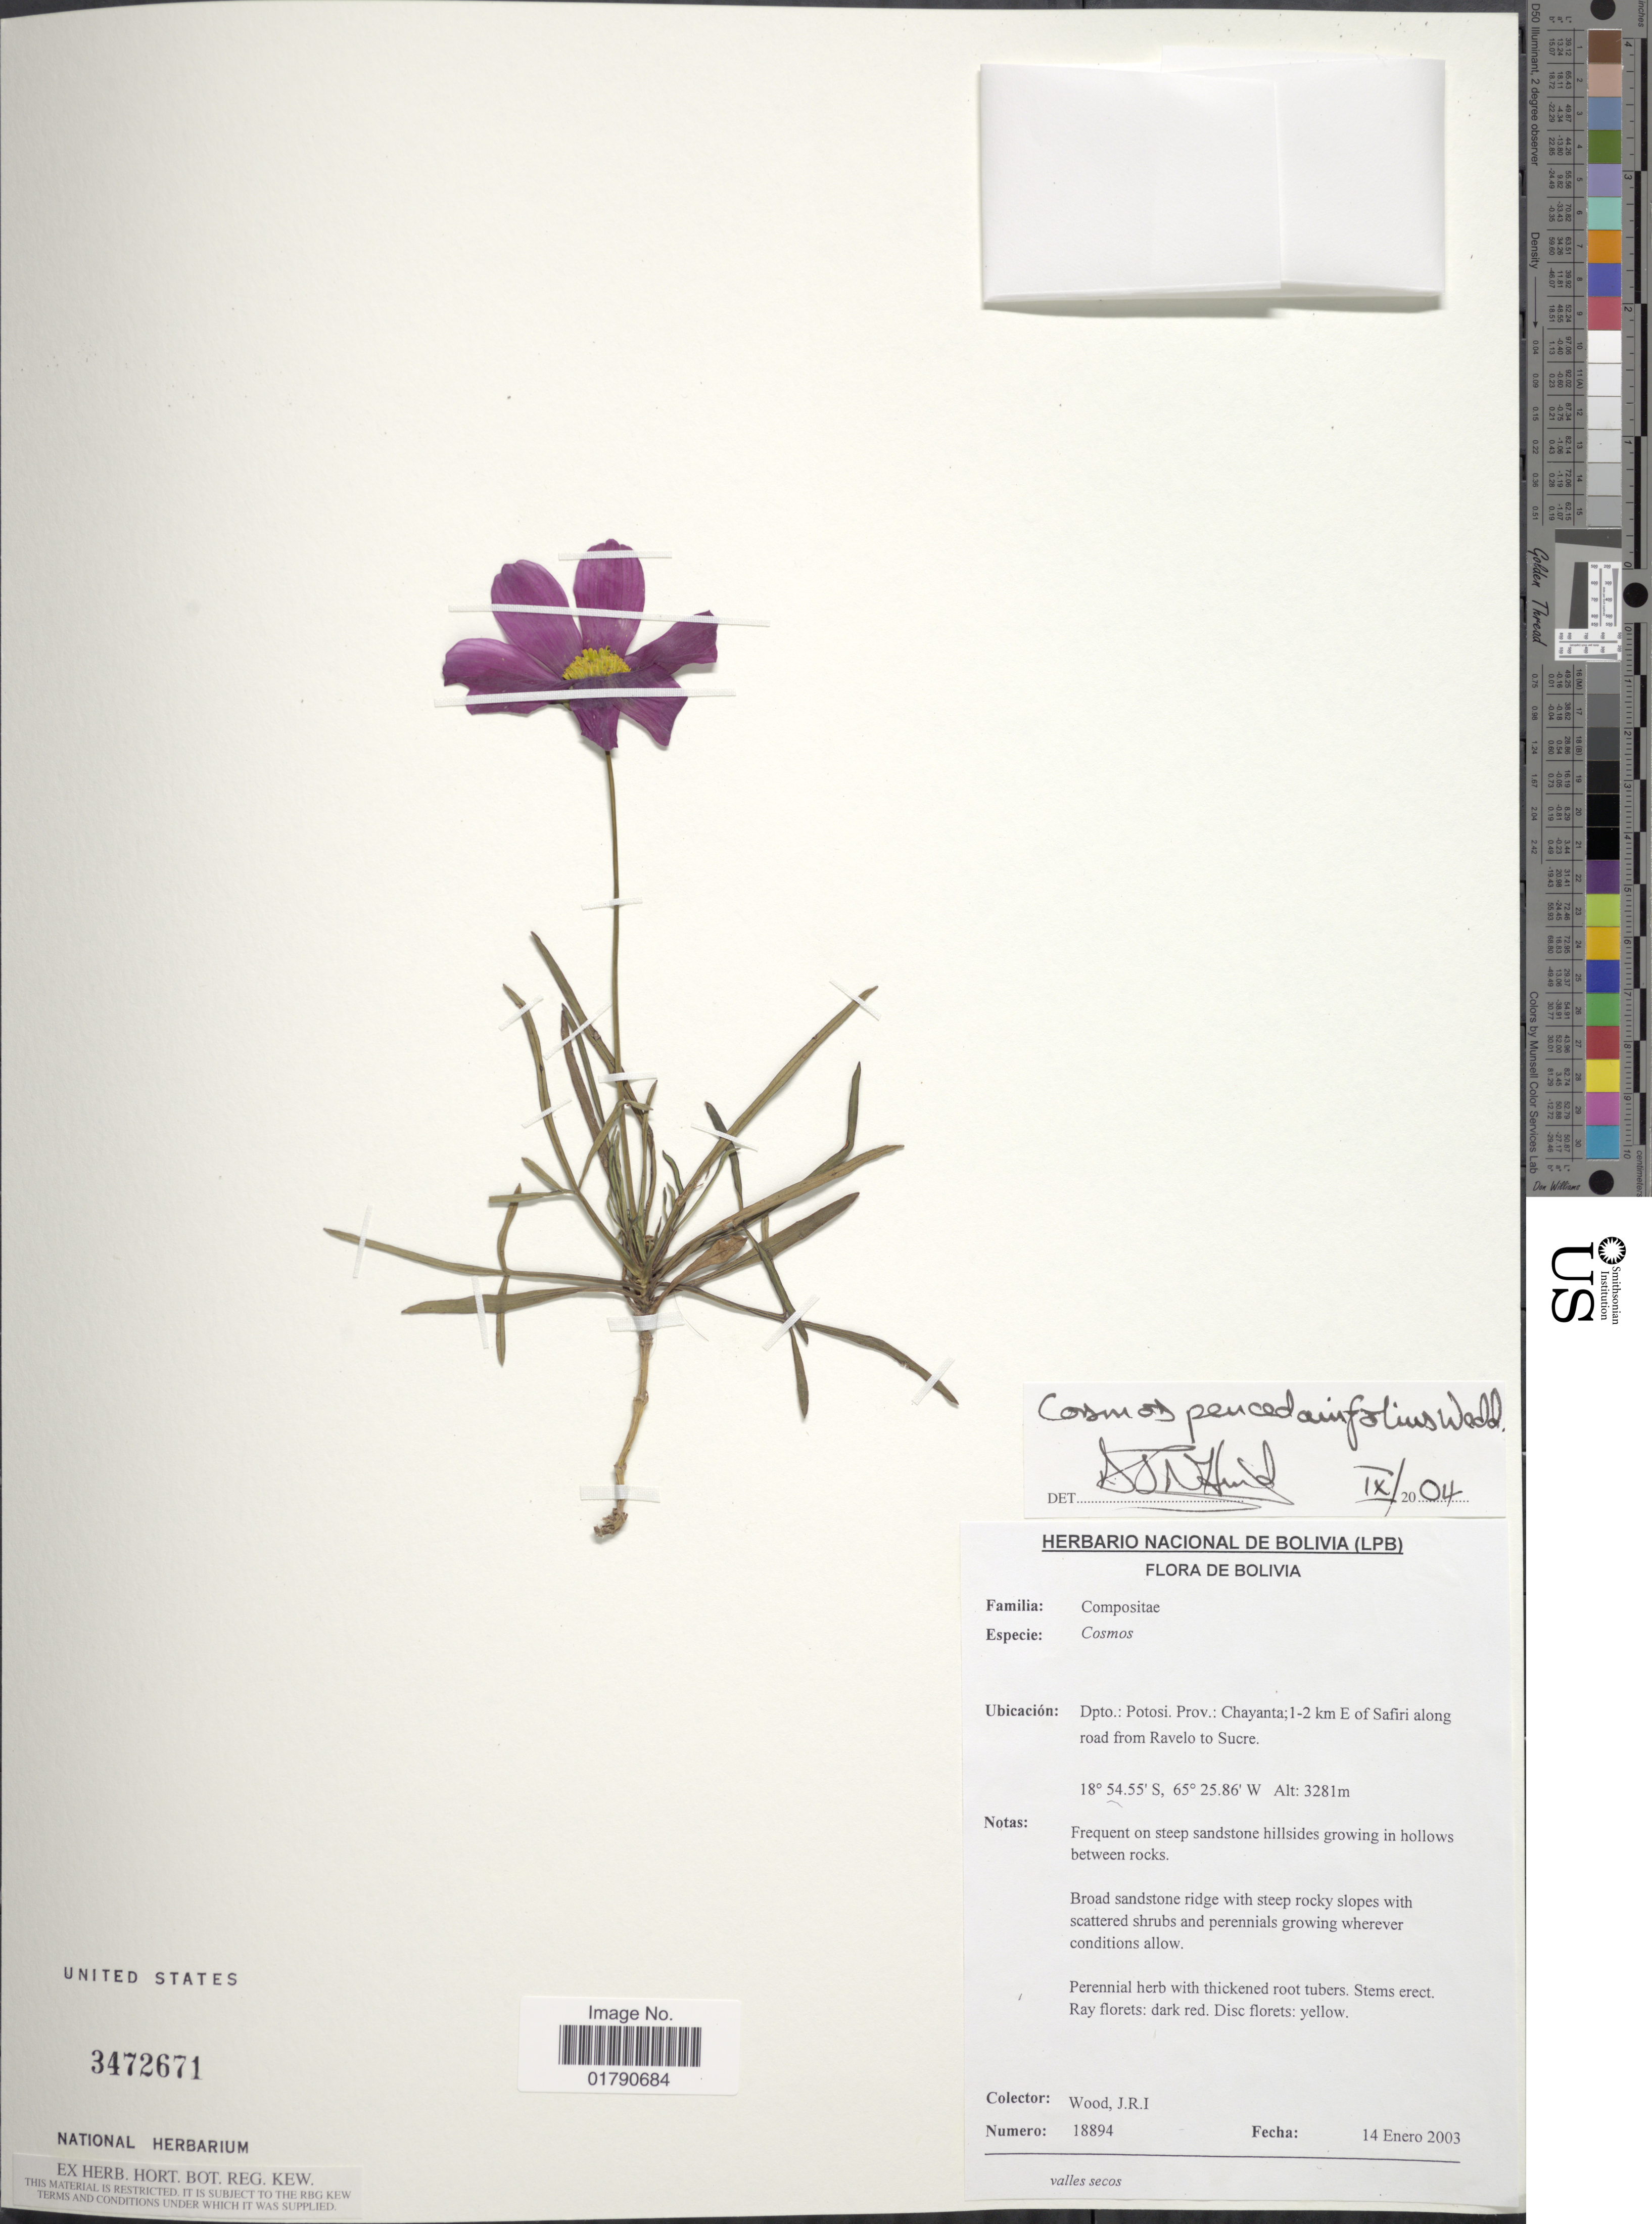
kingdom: Plantae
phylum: Tracheophyta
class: Magnoliopsida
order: Asterales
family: Asteraceae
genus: Cosmos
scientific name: Cosmos peucedanifolius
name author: Wedd.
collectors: J. R. I. Wood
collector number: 18894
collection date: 2003-01-14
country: Bolivia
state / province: Potosi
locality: Prov. Chayanta, 1-2 km E of Safiri along road from Ravelo to Sucre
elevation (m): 3281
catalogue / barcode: US 3472671